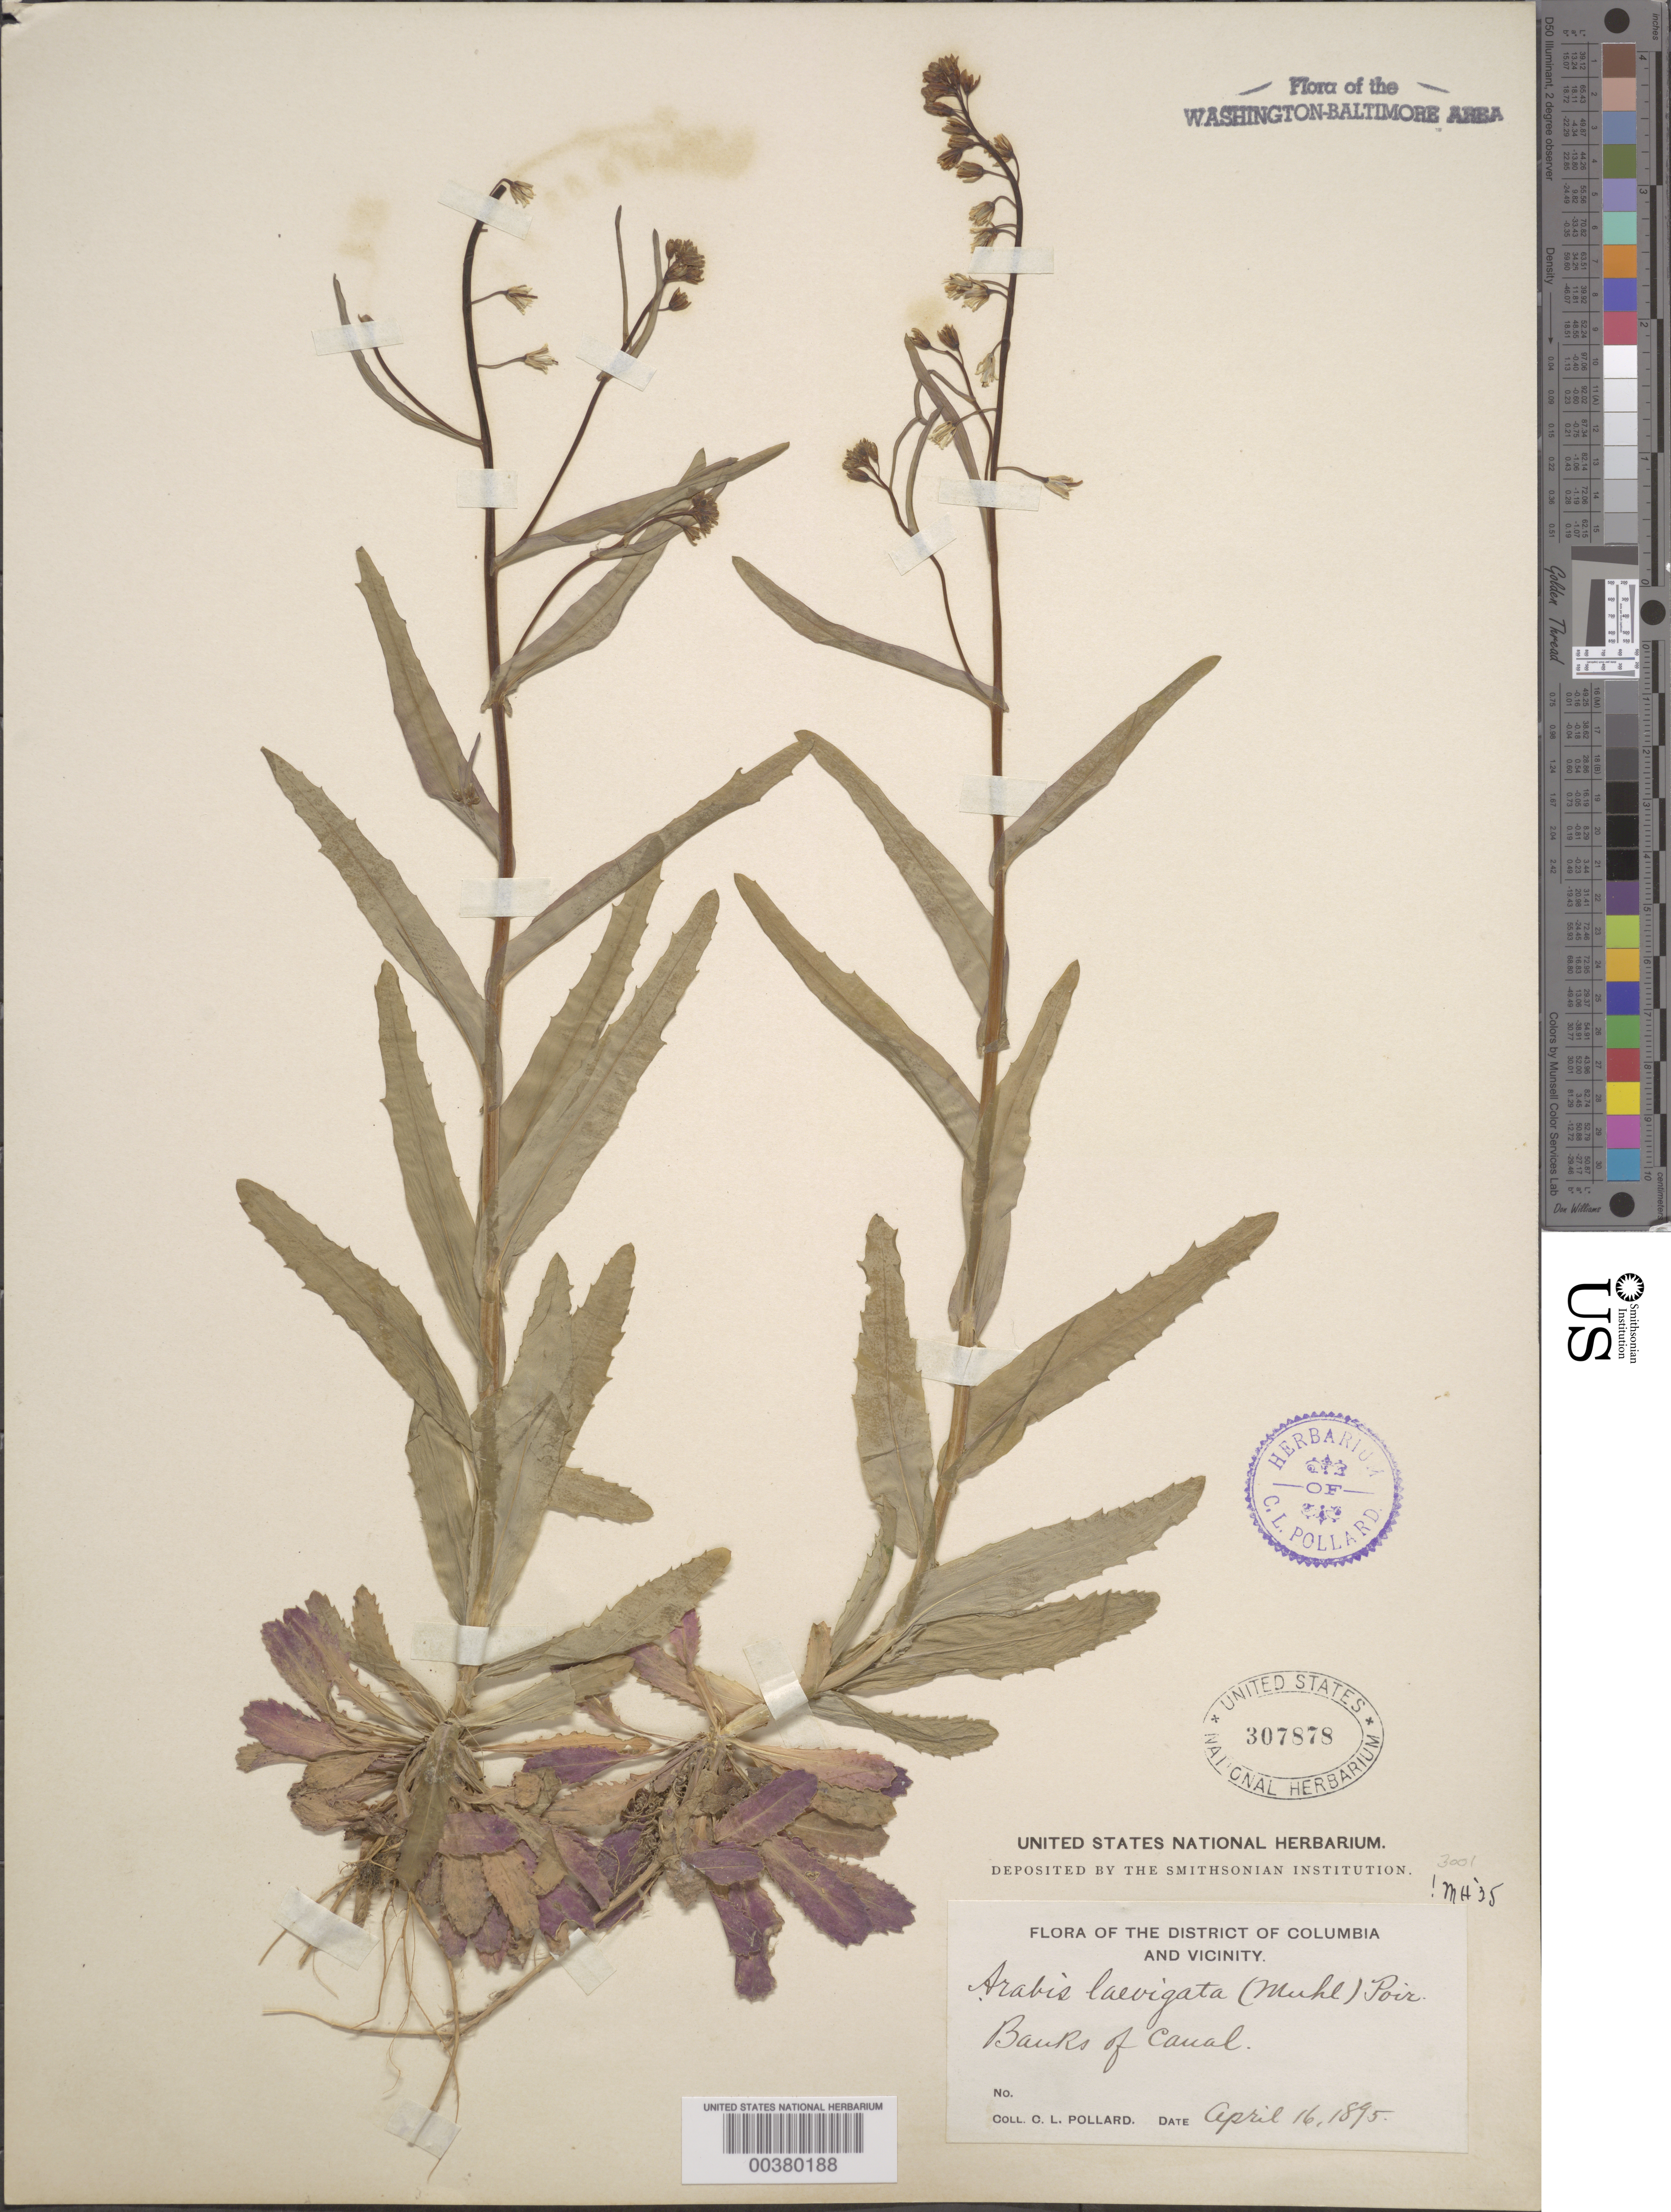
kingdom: Plantae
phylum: Tracheophyta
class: Magnoliopsida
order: Brassicales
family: Brassicaceae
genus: Boechera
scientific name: Boechera laevigata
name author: (Muhl. ex Willd.) Al-Shehbaz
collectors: C. L. Pollard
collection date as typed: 16 Apr 1895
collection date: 1895-04-16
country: United States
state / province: District of Columbia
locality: Canal Banks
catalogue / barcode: US 307878